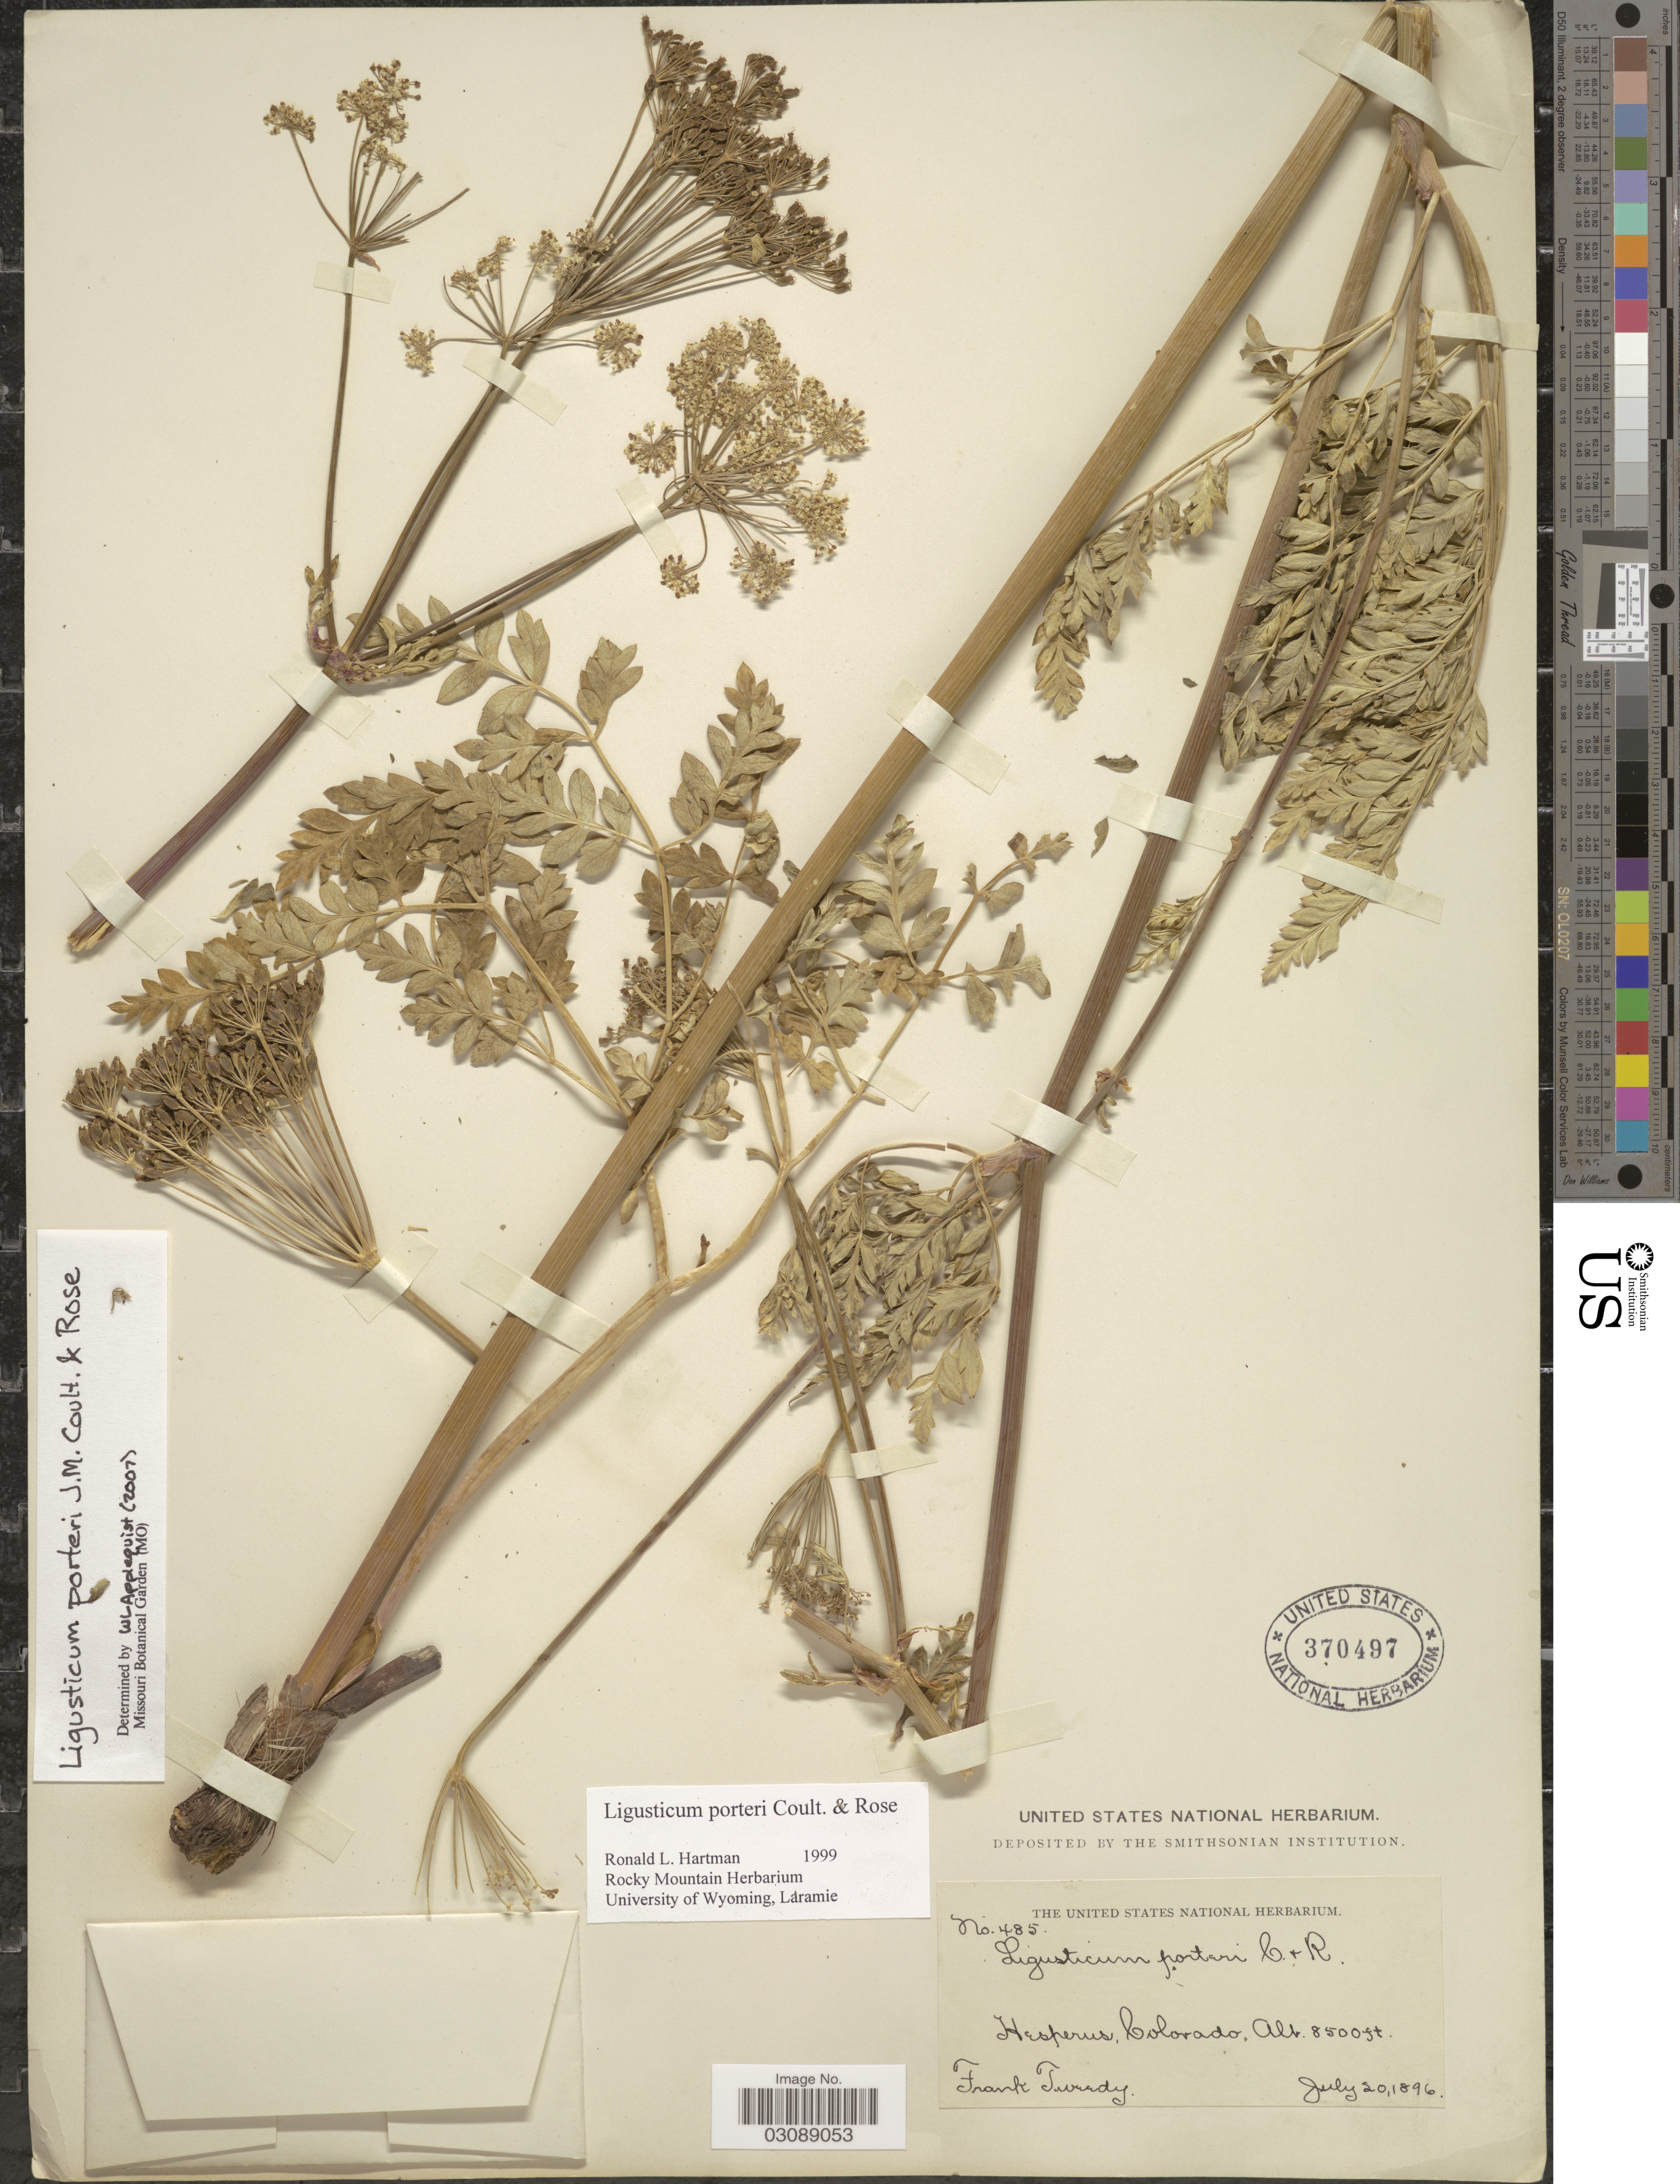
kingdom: Plantae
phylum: Tracheophyta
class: Magnoliopsida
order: Apiales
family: Apiaceae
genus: Ligusticum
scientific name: Ligusticum porteri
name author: J.M. Coult. & Rose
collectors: F. Tweedy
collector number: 485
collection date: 1896-07-20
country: United States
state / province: Colorado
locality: Hesperus.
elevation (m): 2591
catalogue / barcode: US 370497